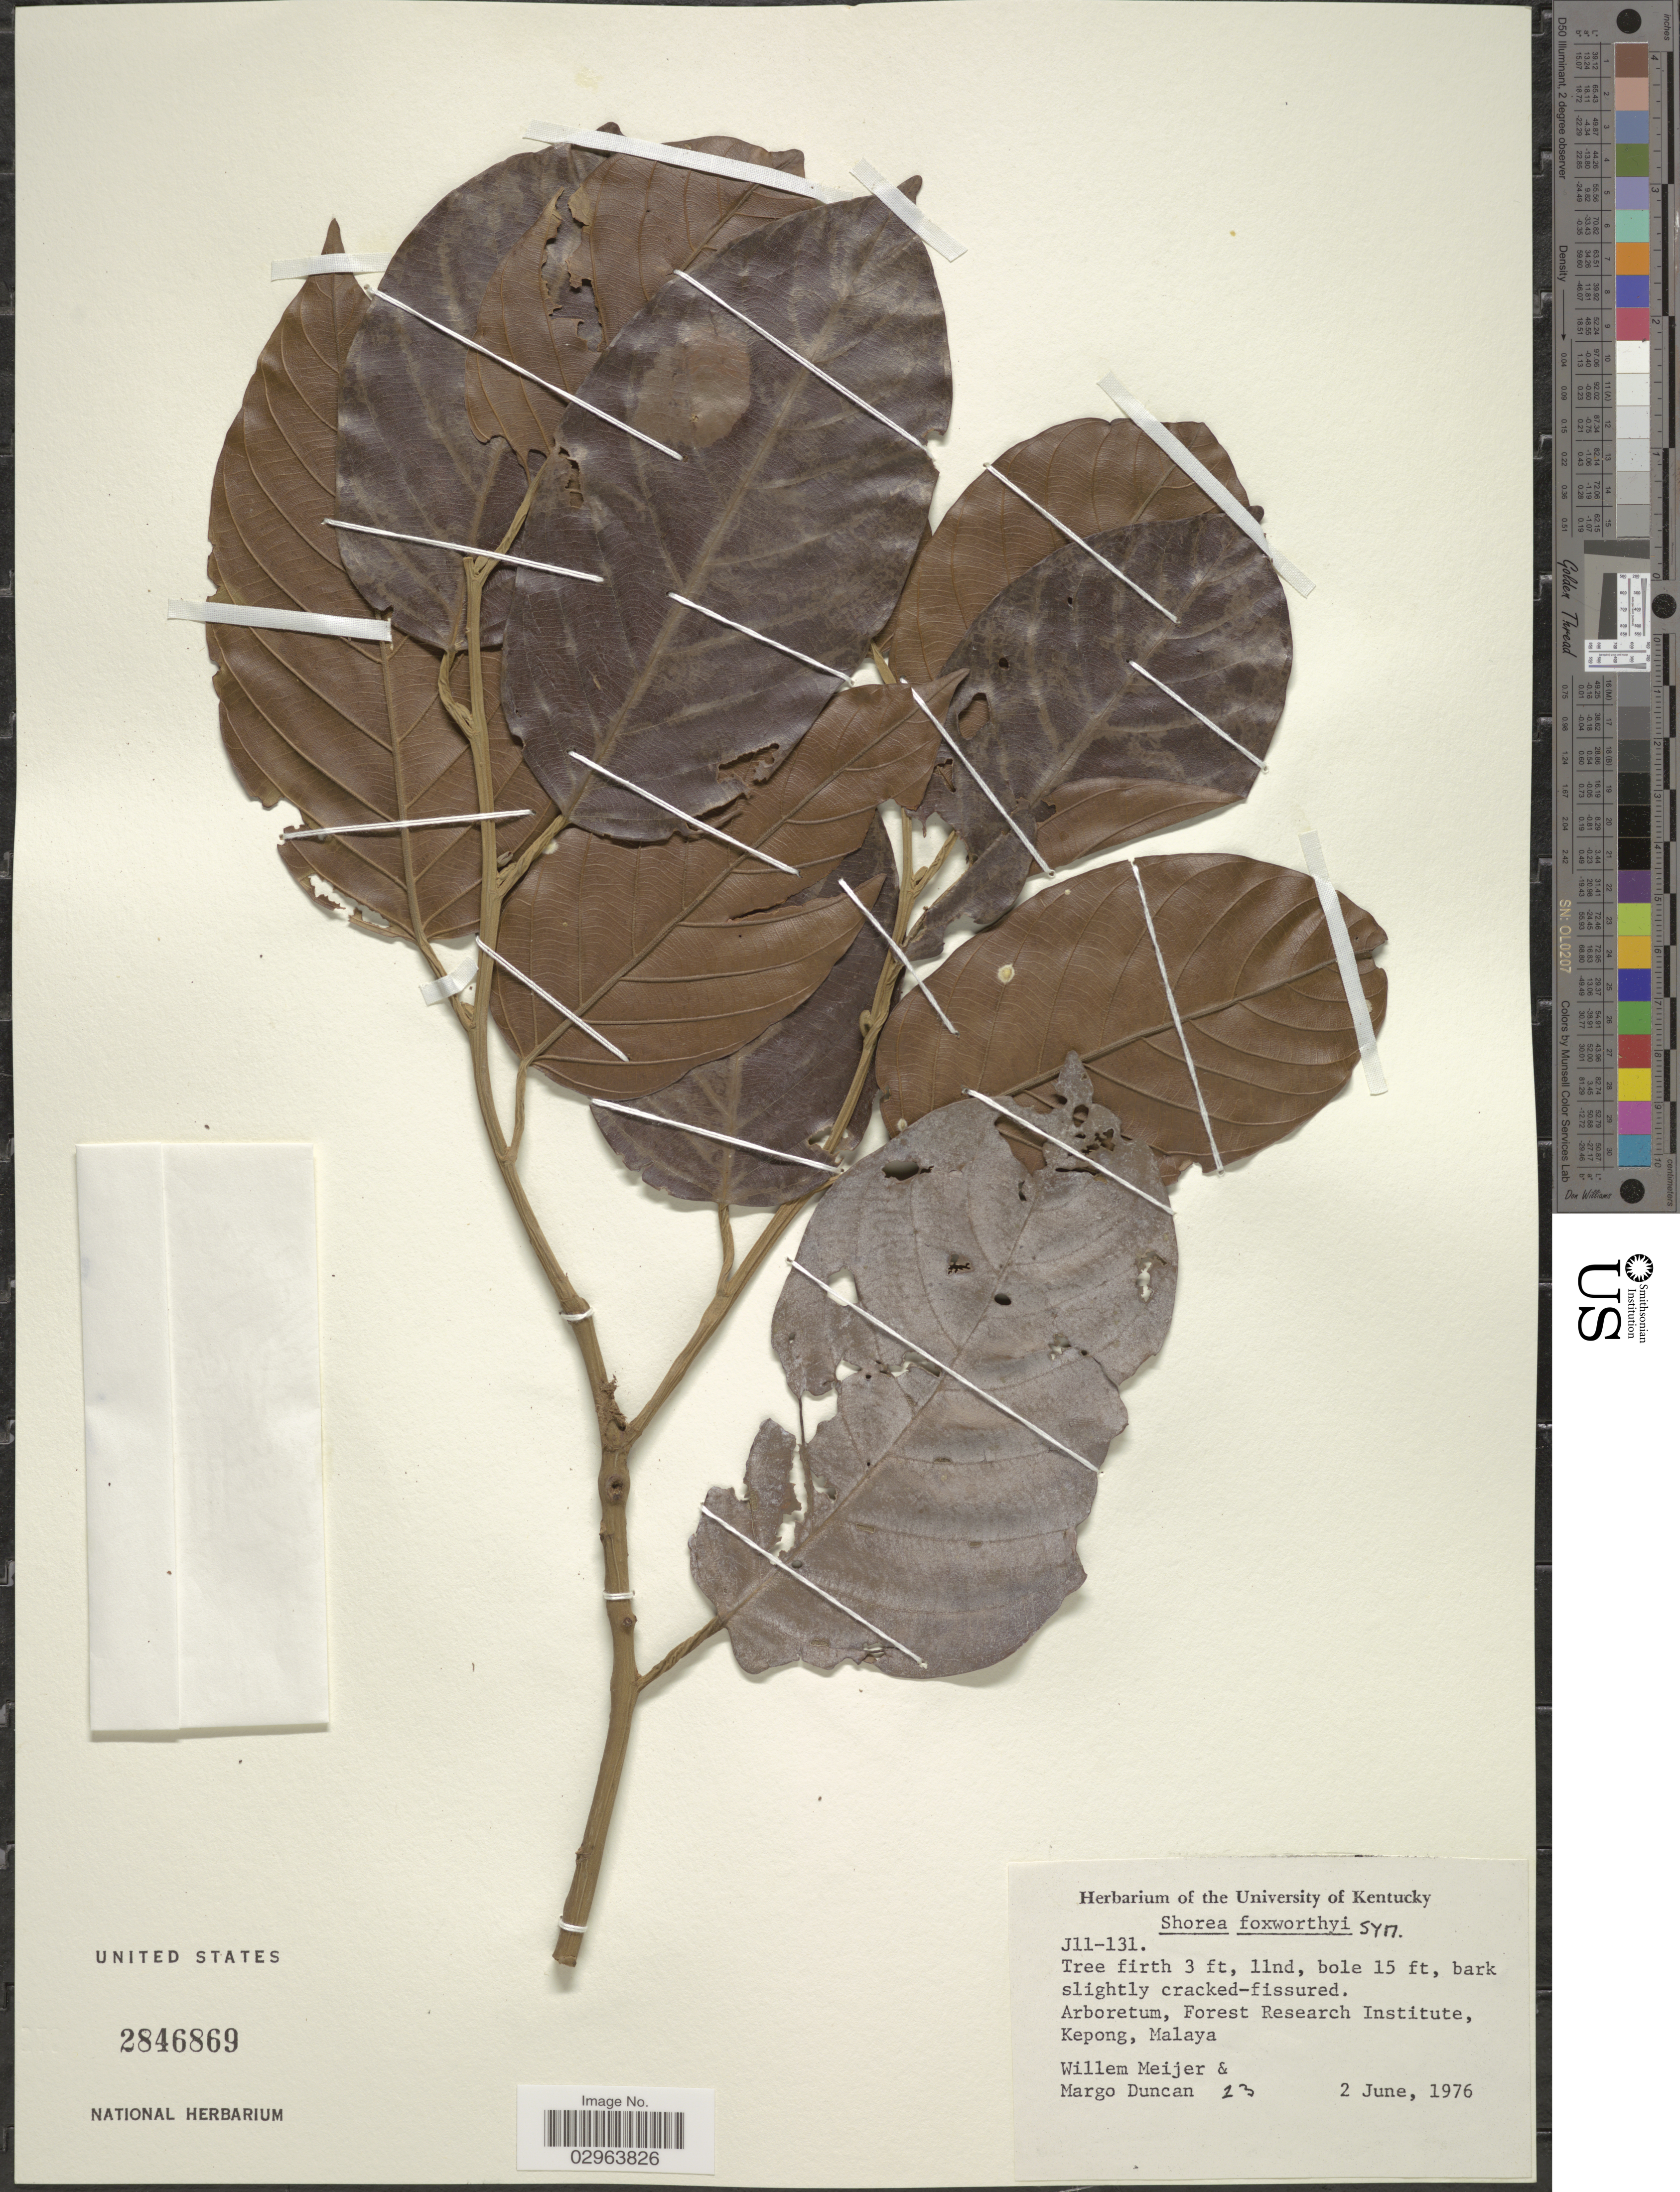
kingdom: Plantae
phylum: Tracheophyta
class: Magnoliopsida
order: Malvales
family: Dipterocarpaceae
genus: Shorea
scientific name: Shorea foxworthyi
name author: Symington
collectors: W. Meijer & M. Duncan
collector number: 23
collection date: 1976-06-02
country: Malaysia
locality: Arboretum, Forest Research Institute, Kepong, Malaya.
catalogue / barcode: US 2846869